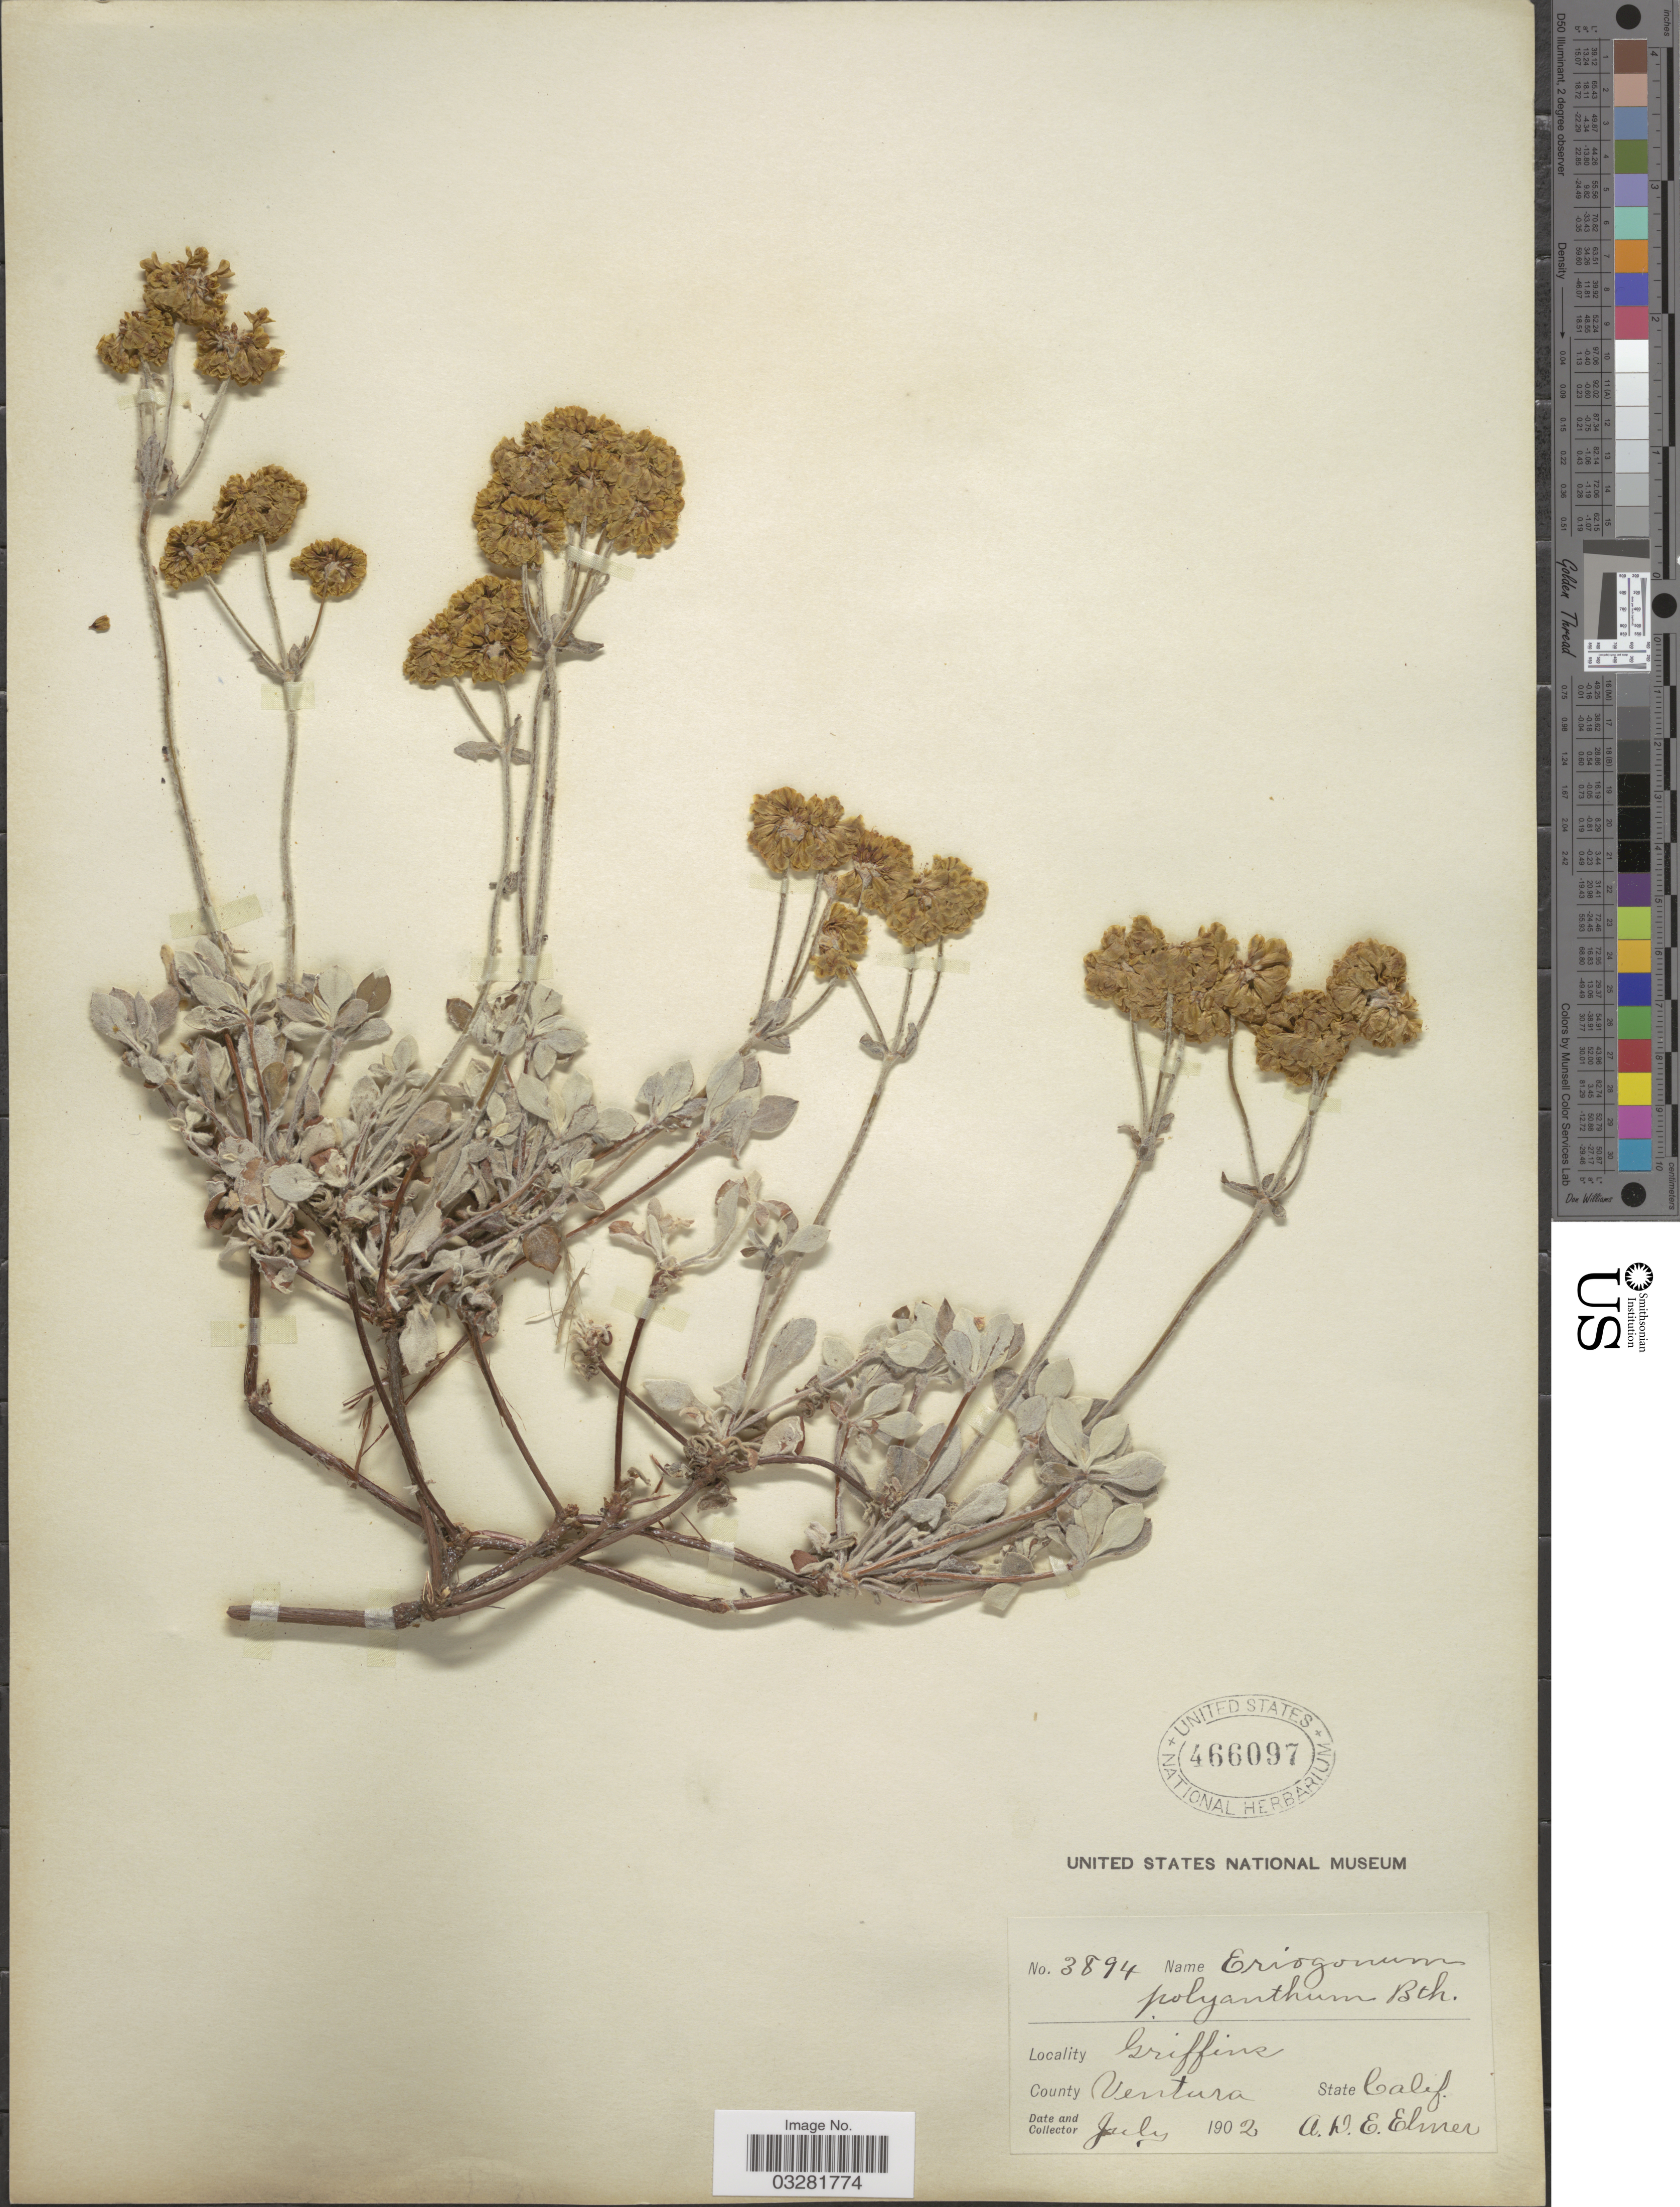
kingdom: Plantae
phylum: Tracheophyta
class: Magnoliopsida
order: Caryophyllales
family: Polygonaceae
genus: Eriogonum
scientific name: Eriogonum umbellatum var. stellatum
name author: (Benth.) M.E. Jones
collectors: A. D. E. Elmer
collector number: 3894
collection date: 1902-07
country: United States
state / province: California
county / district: Ventura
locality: Griffins. County Ventura.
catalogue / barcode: US 466097